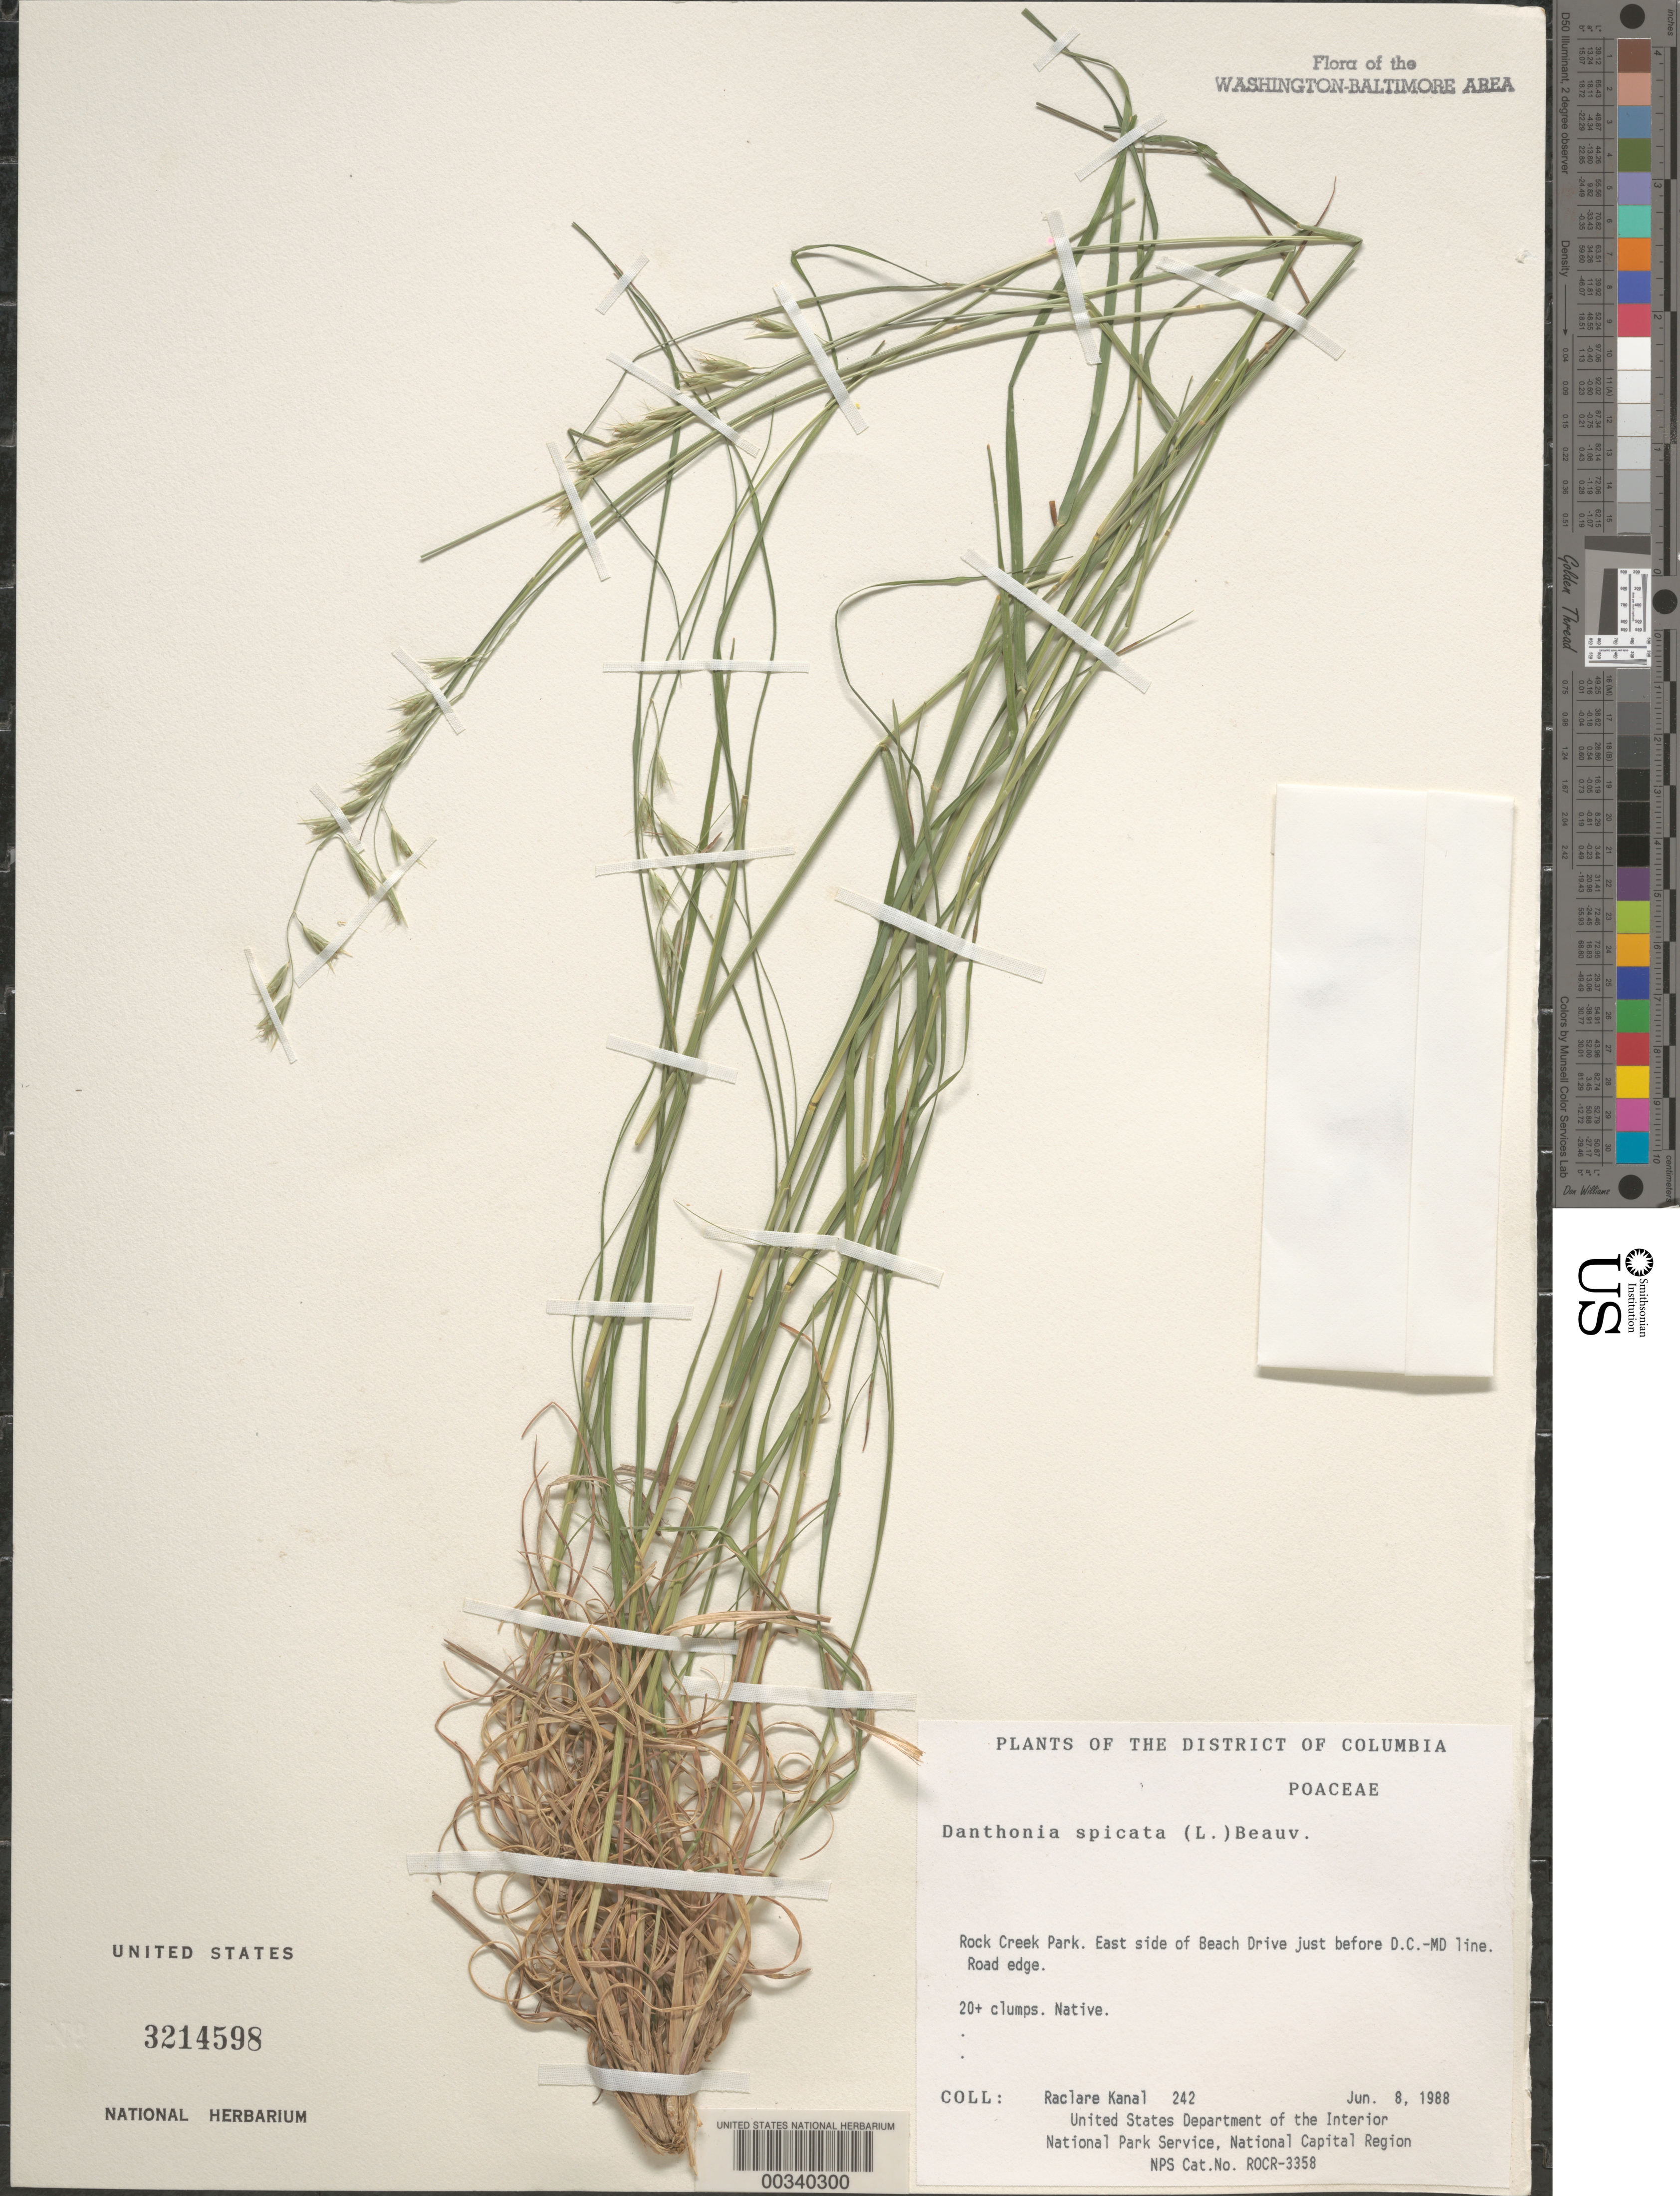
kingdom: Plantae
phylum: Tracheophyta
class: Liliopsida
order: Poales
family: Poaceae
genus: Danthonia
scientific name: Danthonia spicata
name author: (L.) P. Beauv. ex Roem. & Schult.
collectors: R. Kanal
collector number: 242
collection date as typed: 08 Jun 1988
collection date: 1988-06-08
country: United States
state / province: District of Columbia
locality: Rock Creek Park, E side of Beach Dr Rock Creek Park and Vicinity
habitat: Road edge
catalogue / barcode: US 3214598